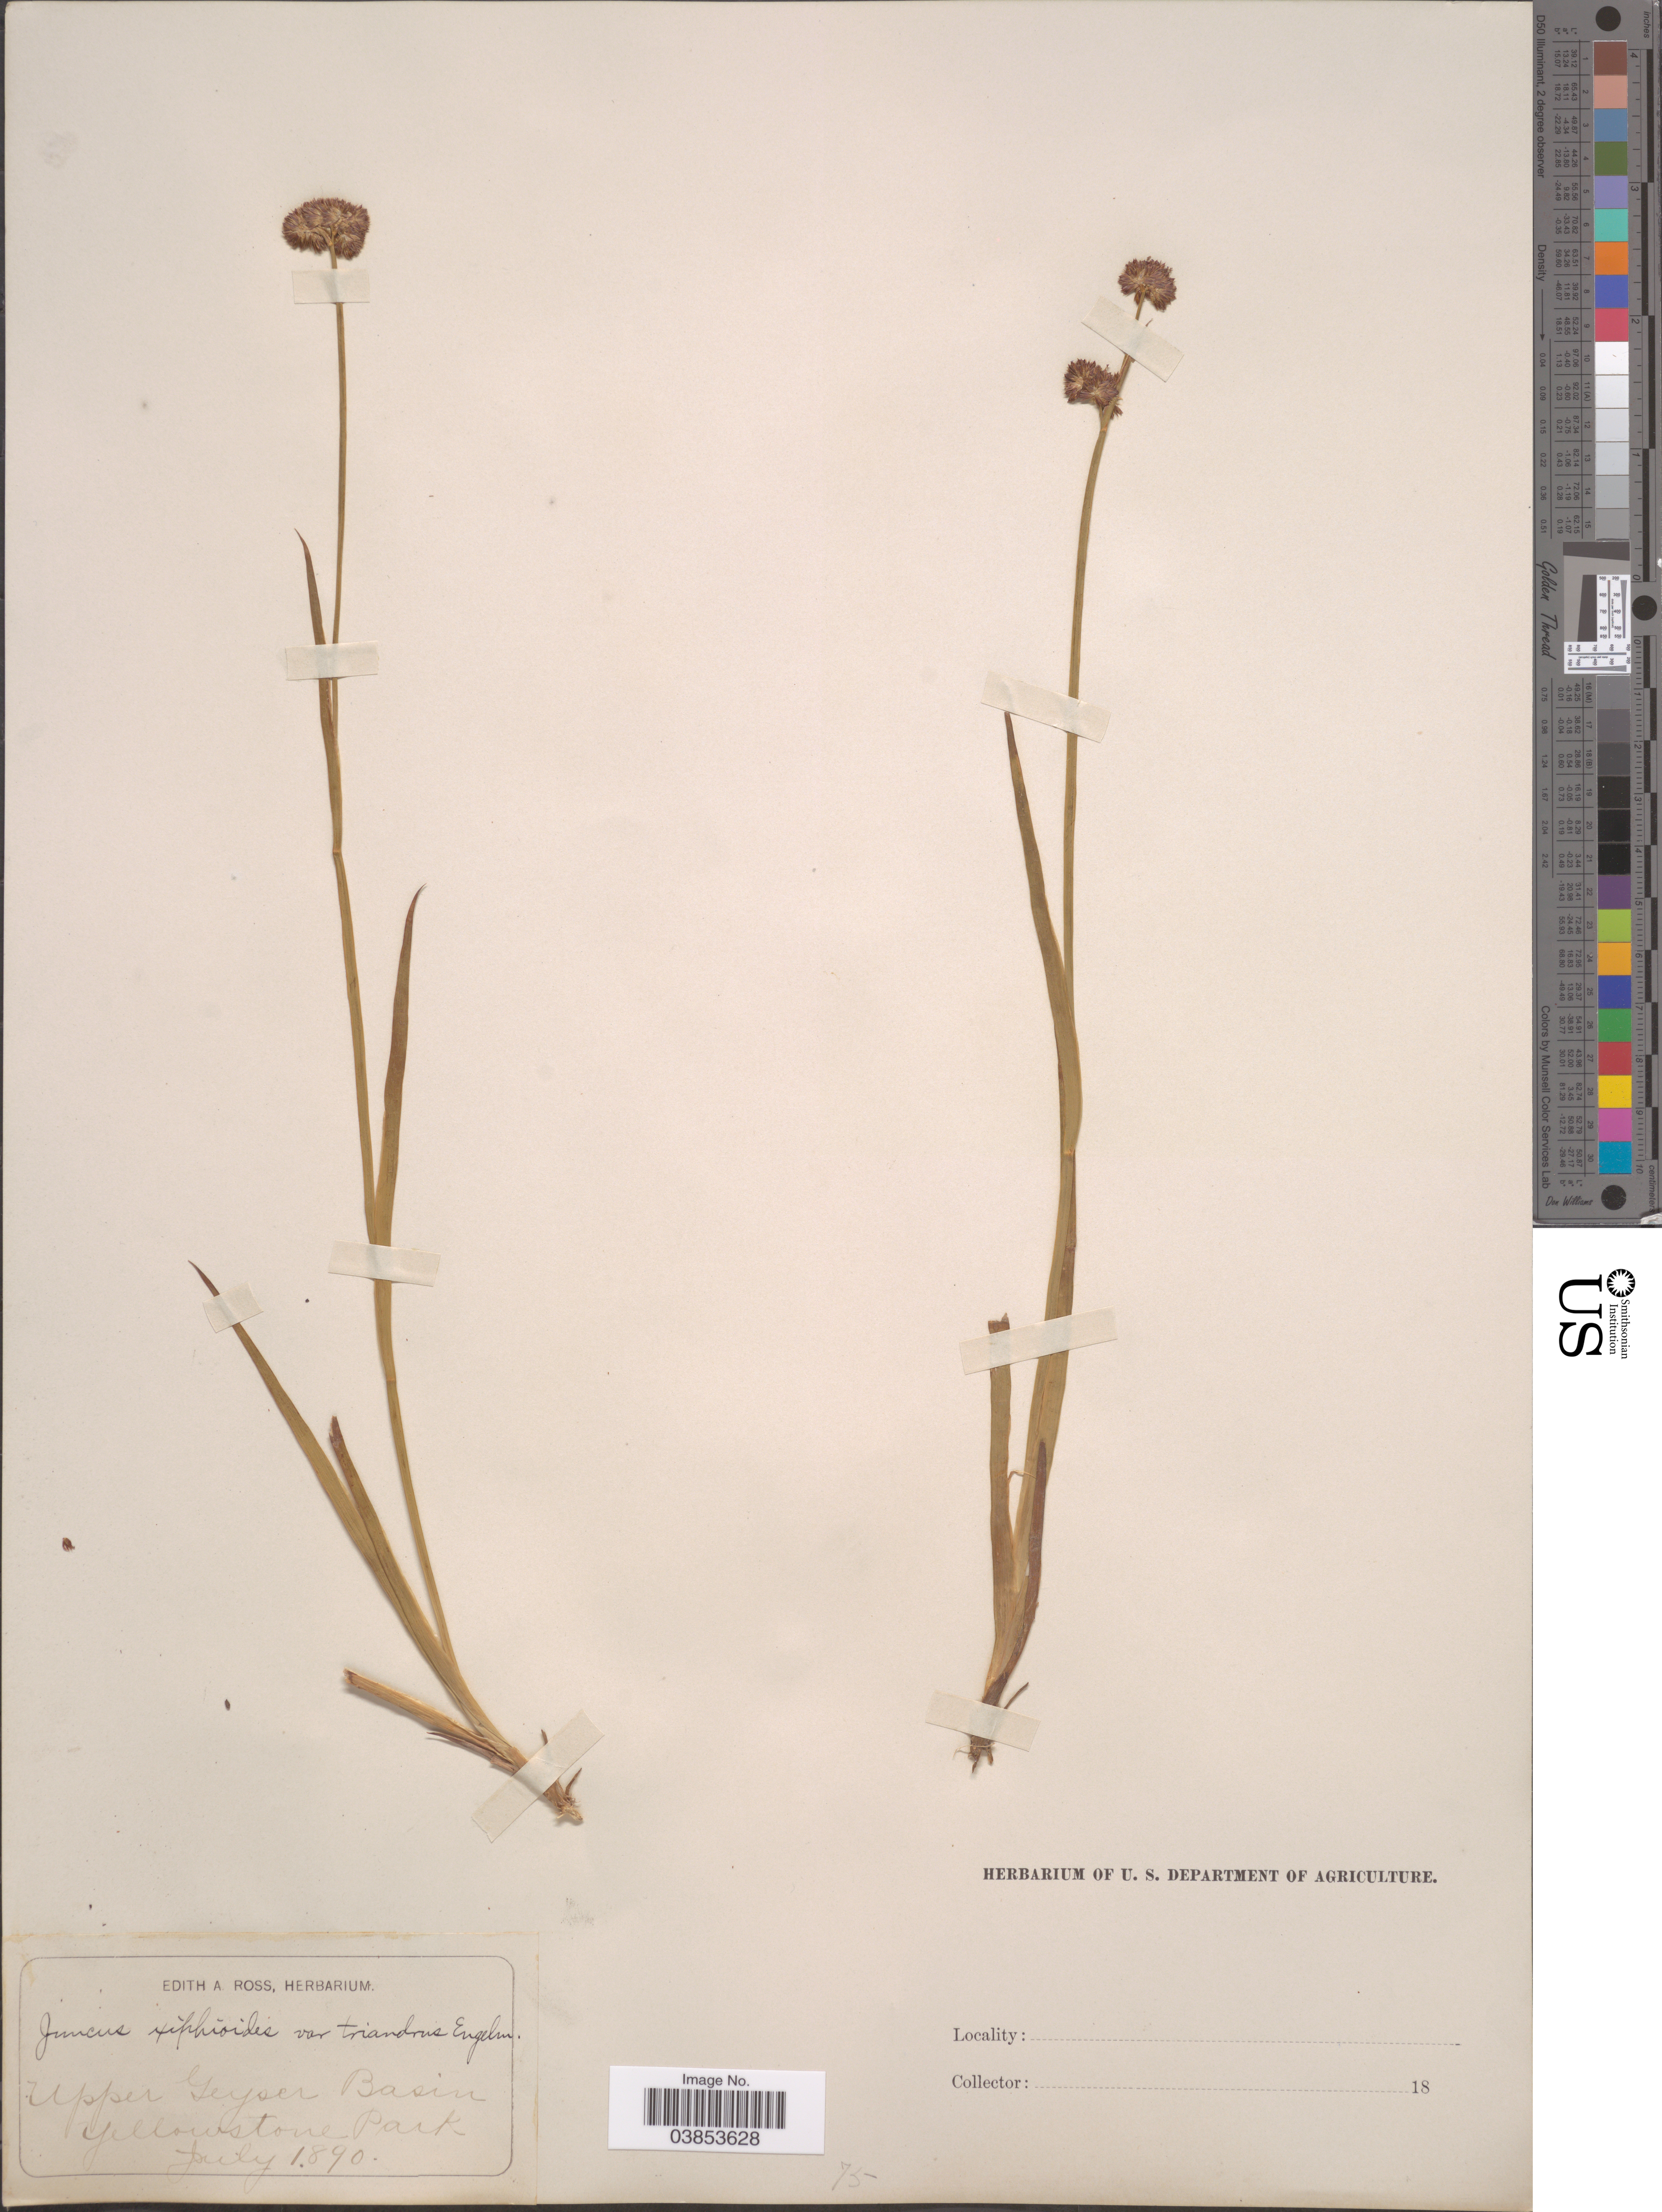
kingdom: Plantae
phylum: Tracheophyta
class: Liliopsida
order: Poales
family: Juncaceae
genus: Juncus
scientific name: Juncus ensifolius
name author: Wikstr.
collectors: E. Ross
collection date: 1890-07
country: United States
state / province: Wyoming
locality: Upper Geyser Basin, Yellowstone Park.